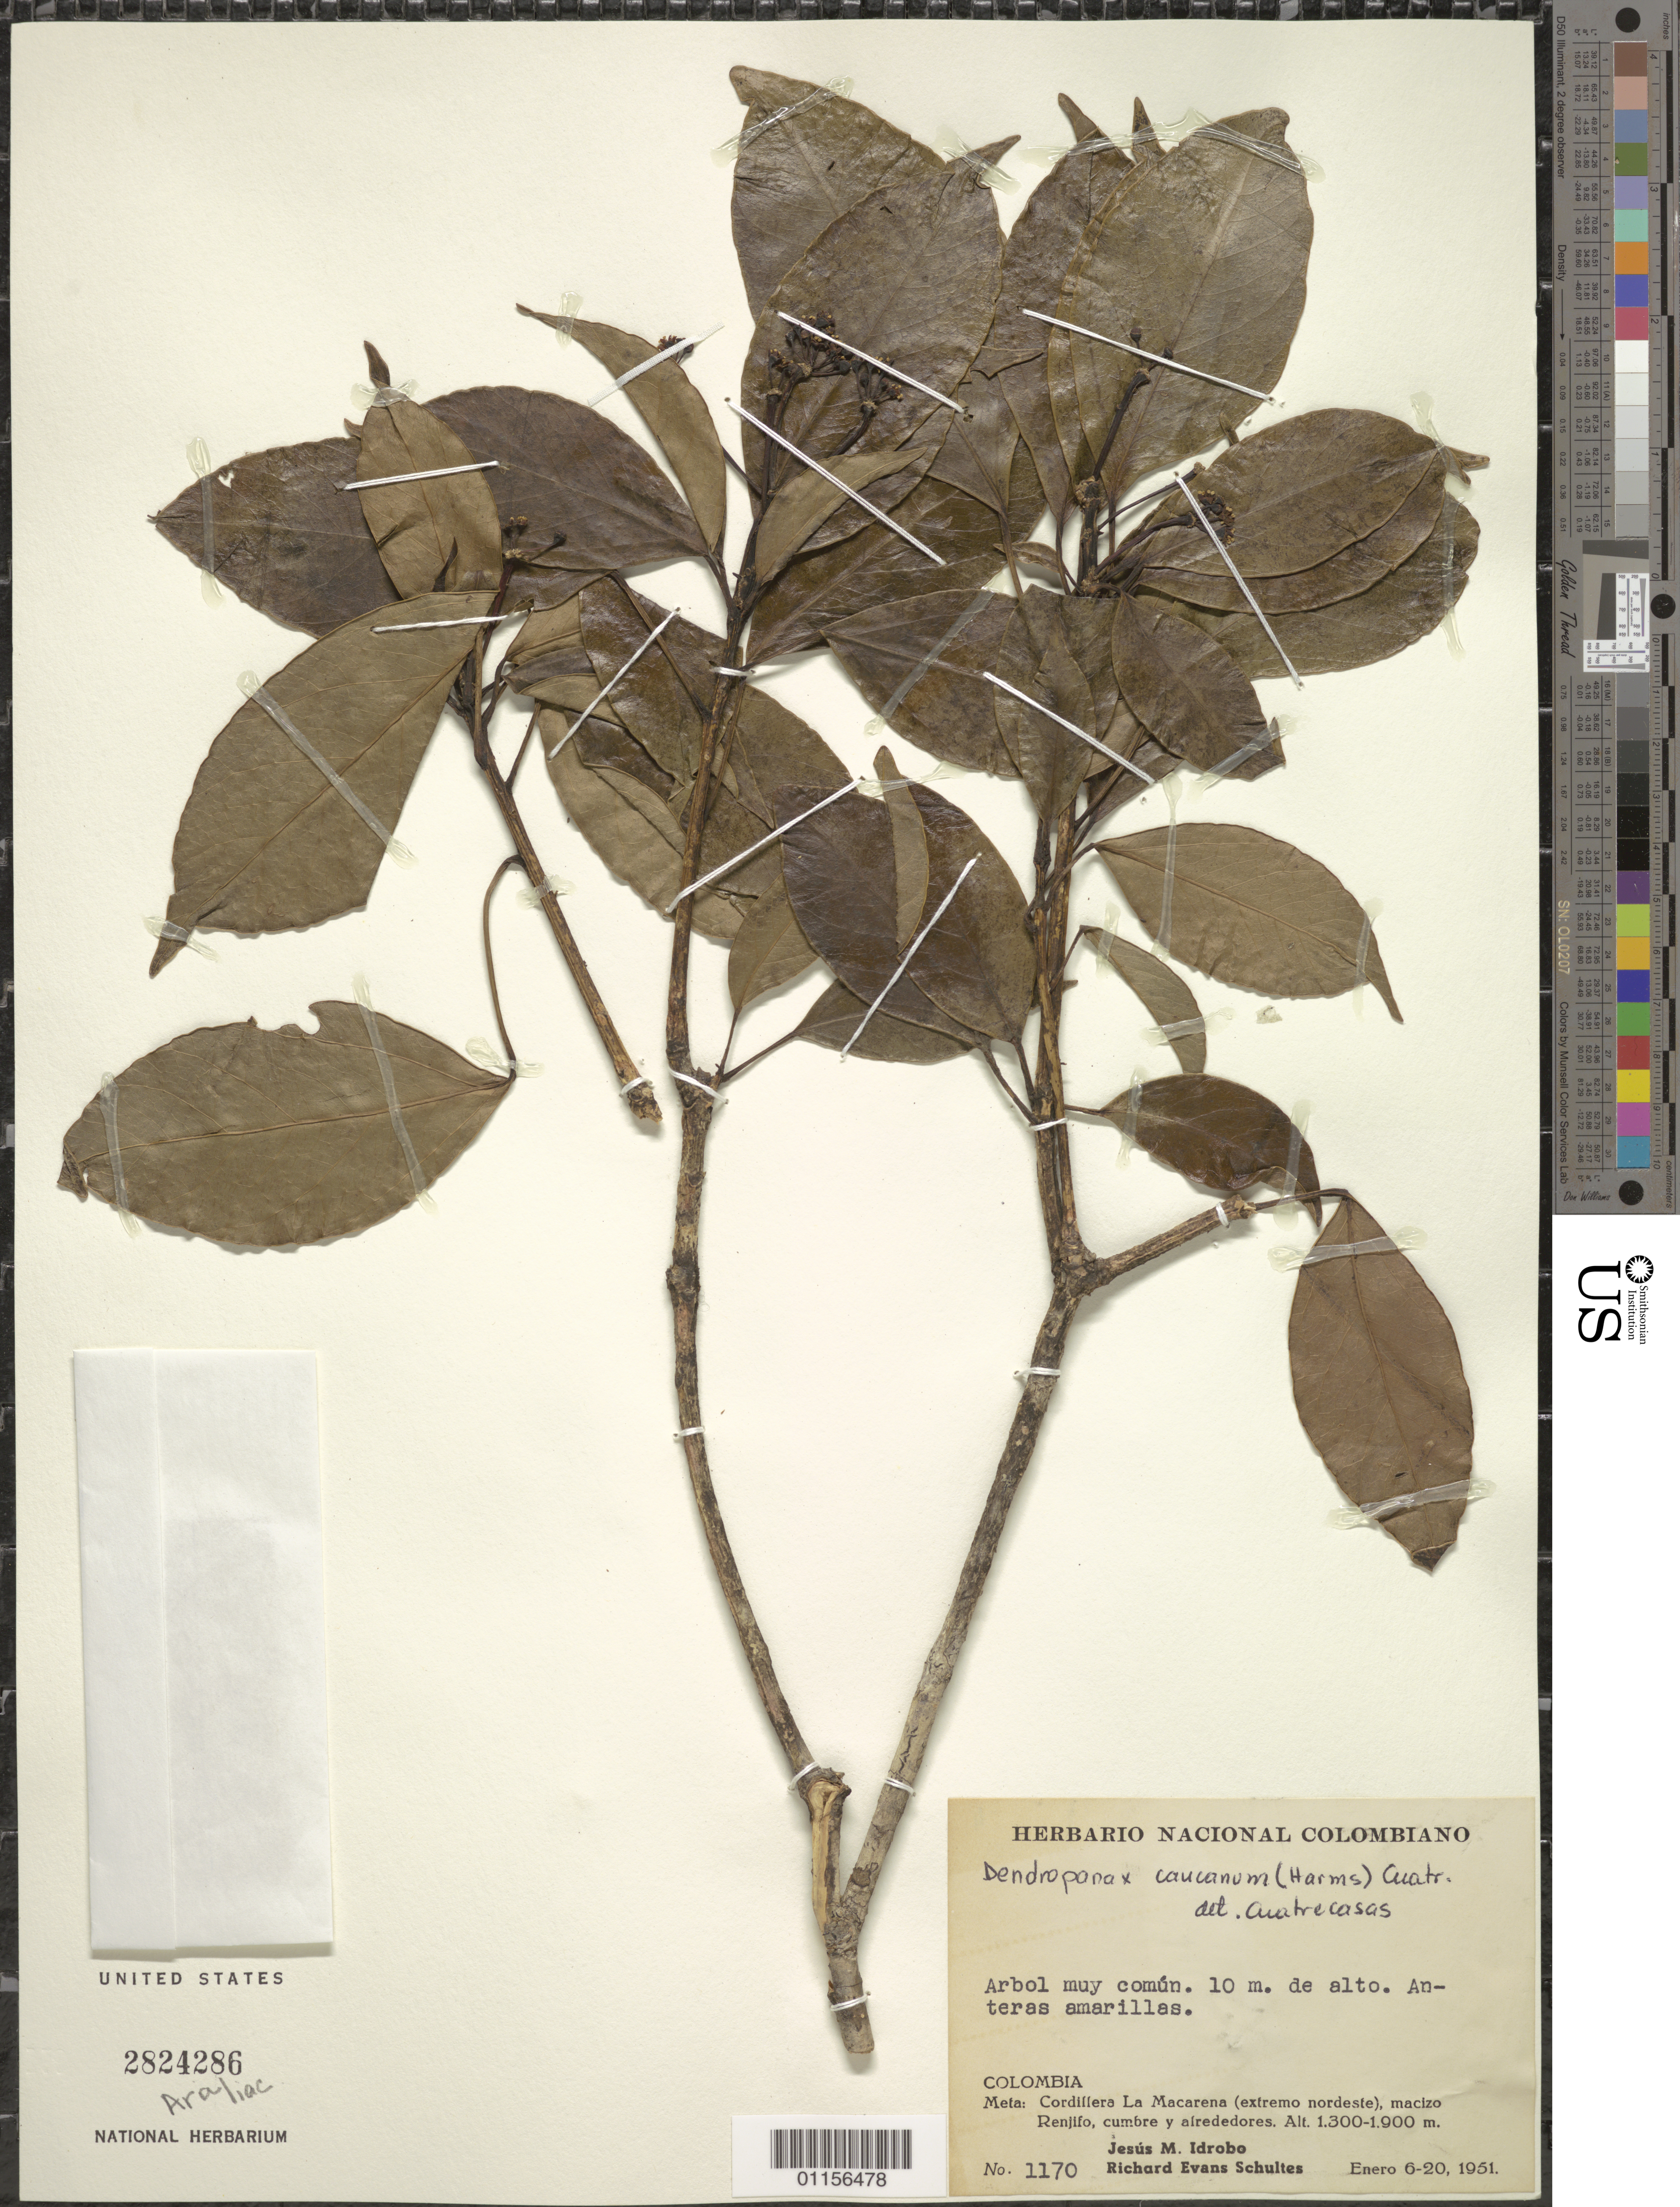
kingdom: Plantae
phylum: Tracheophyta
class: Magnoliopsida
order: Apiales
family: Araliaceae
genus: Dendropanax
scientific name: Dendropanax caucanus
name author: (Harms) Harms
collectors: J. M. Idrobo & R. E. Schultes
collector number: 1170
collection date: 1951-01-06/1951-01-20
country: Colombia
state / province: Meta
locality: Cordillera La Macarena (extremo nordeste), macizo Renjifo.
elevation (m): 1300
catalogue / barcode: US 2824286